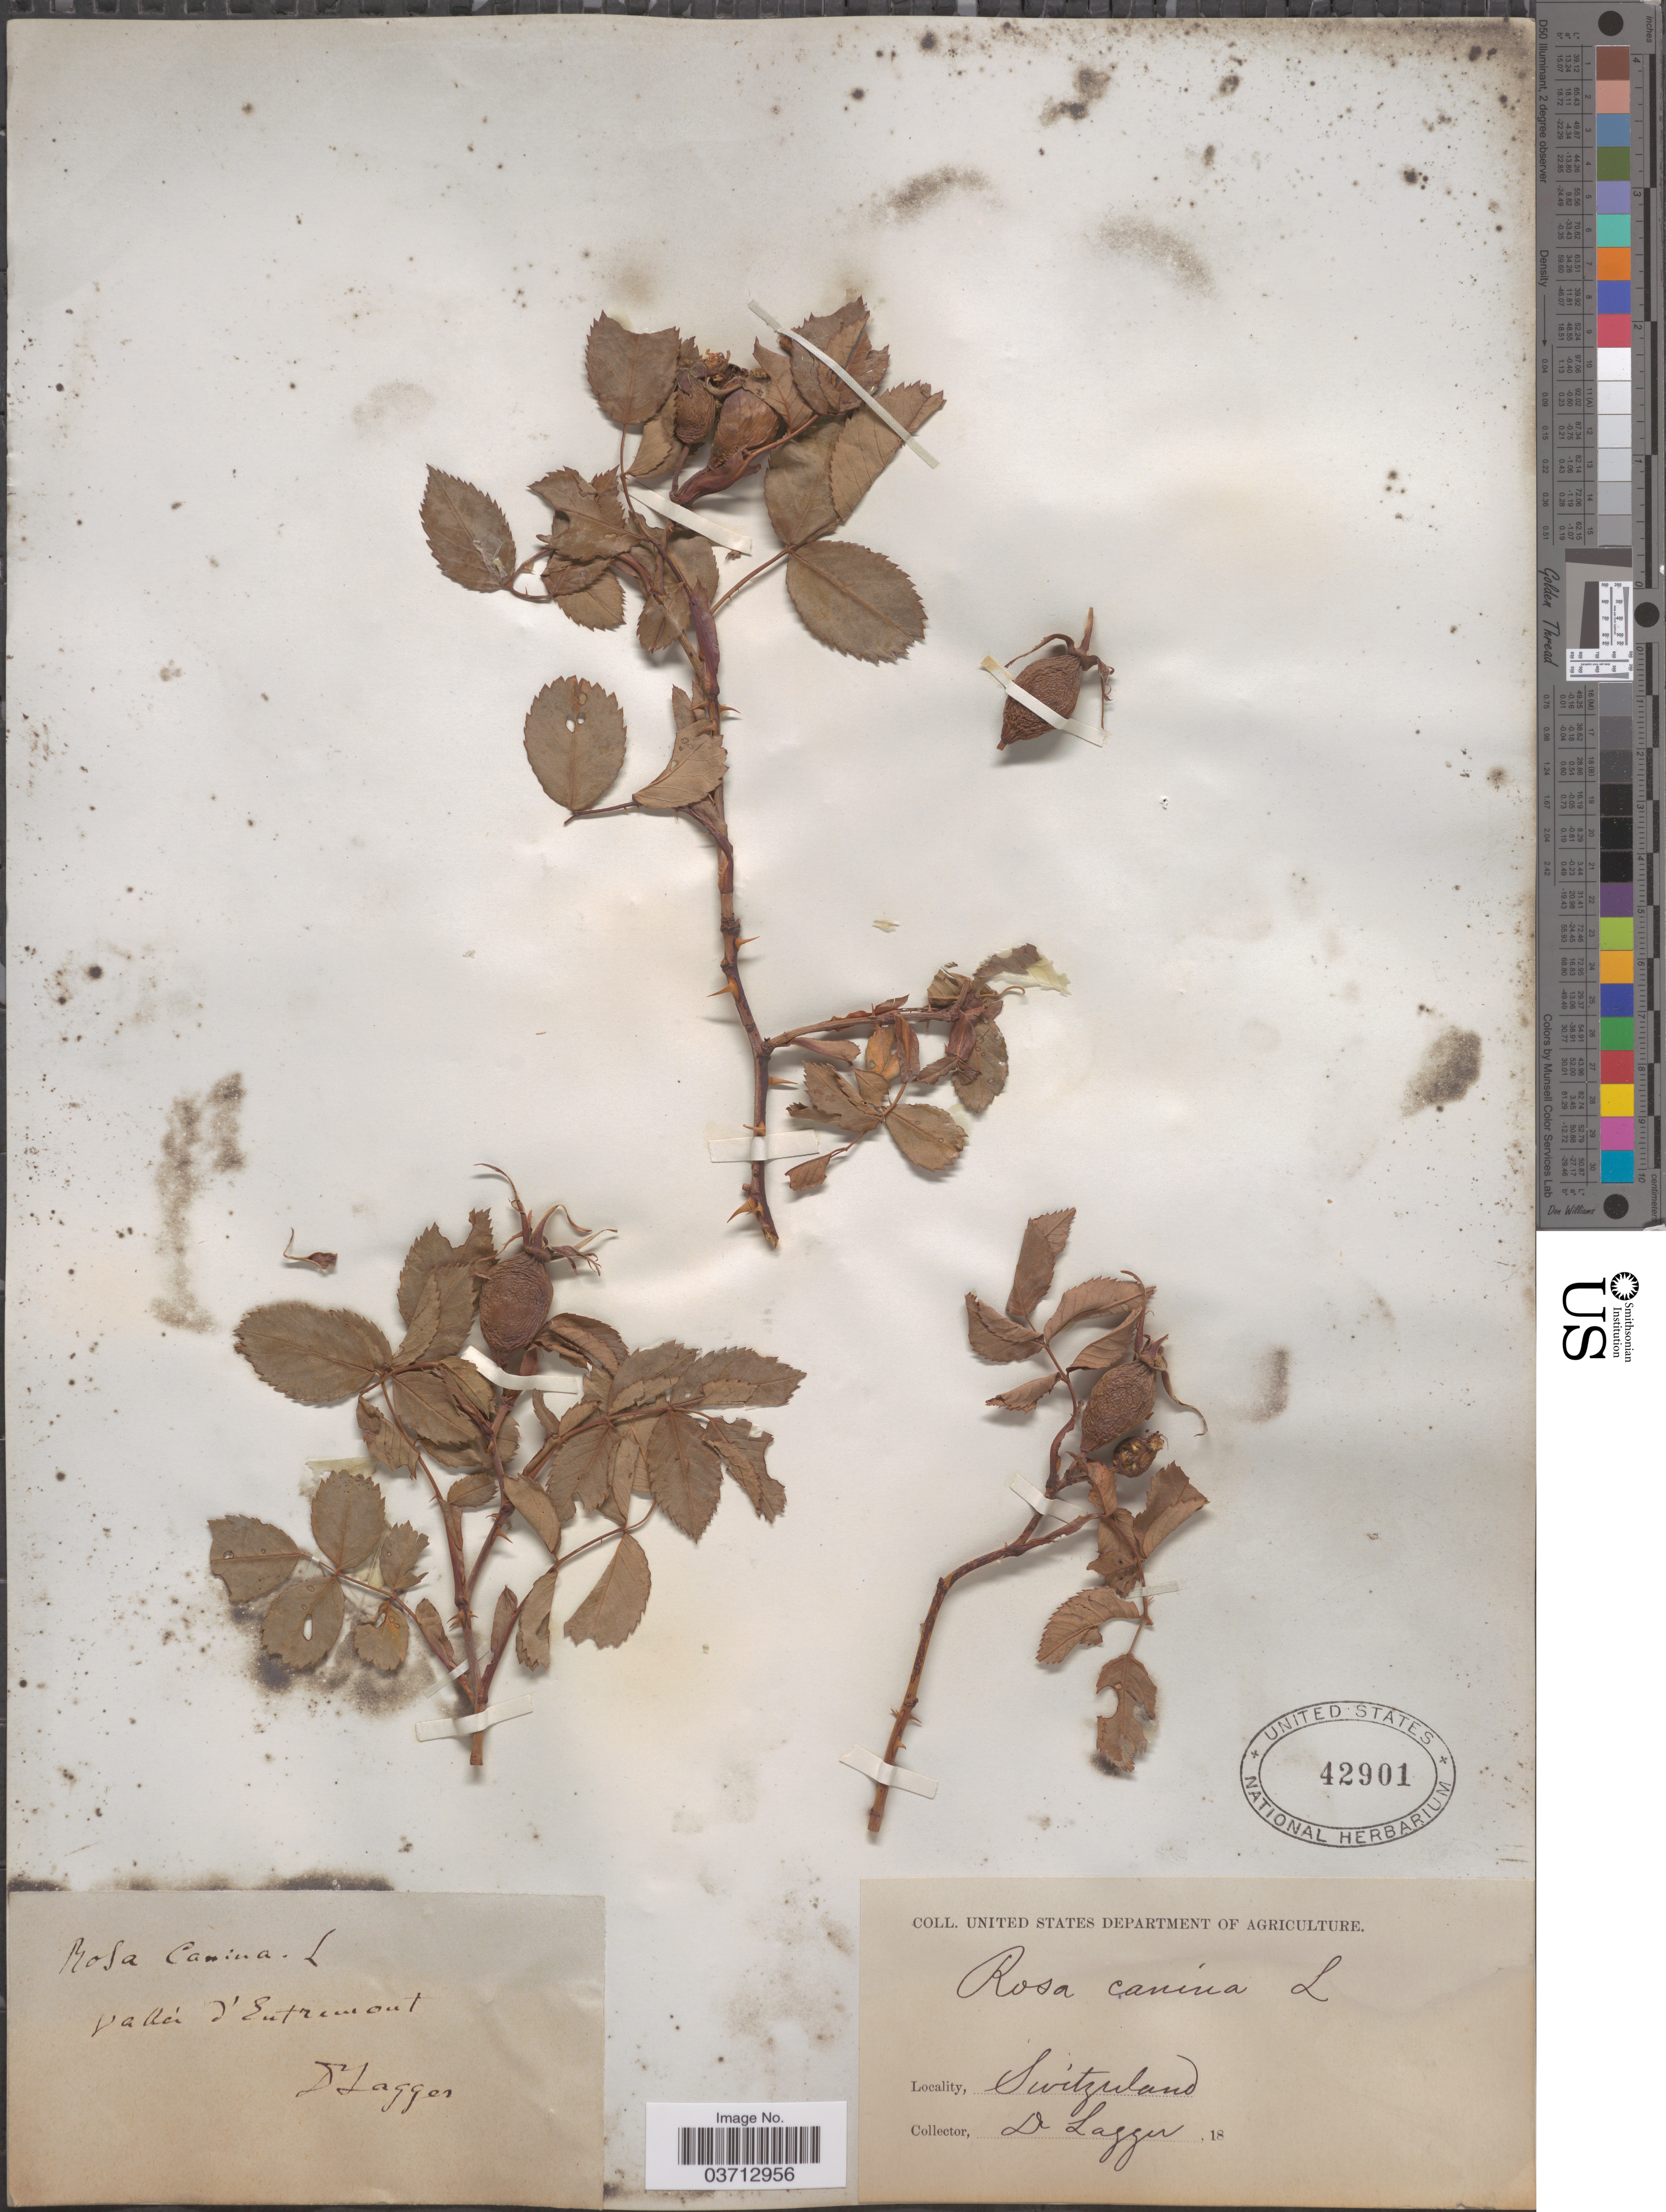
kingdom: Plantae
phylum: Tracheophyta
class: Magnoliopsida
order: Rosales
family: Rosaceae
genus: Rosa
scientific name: Rosa canina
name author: L.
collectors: F. J. Lagger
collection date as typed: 18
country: Switzerland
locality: Valleé d'Entremont.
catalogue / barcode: US 42901